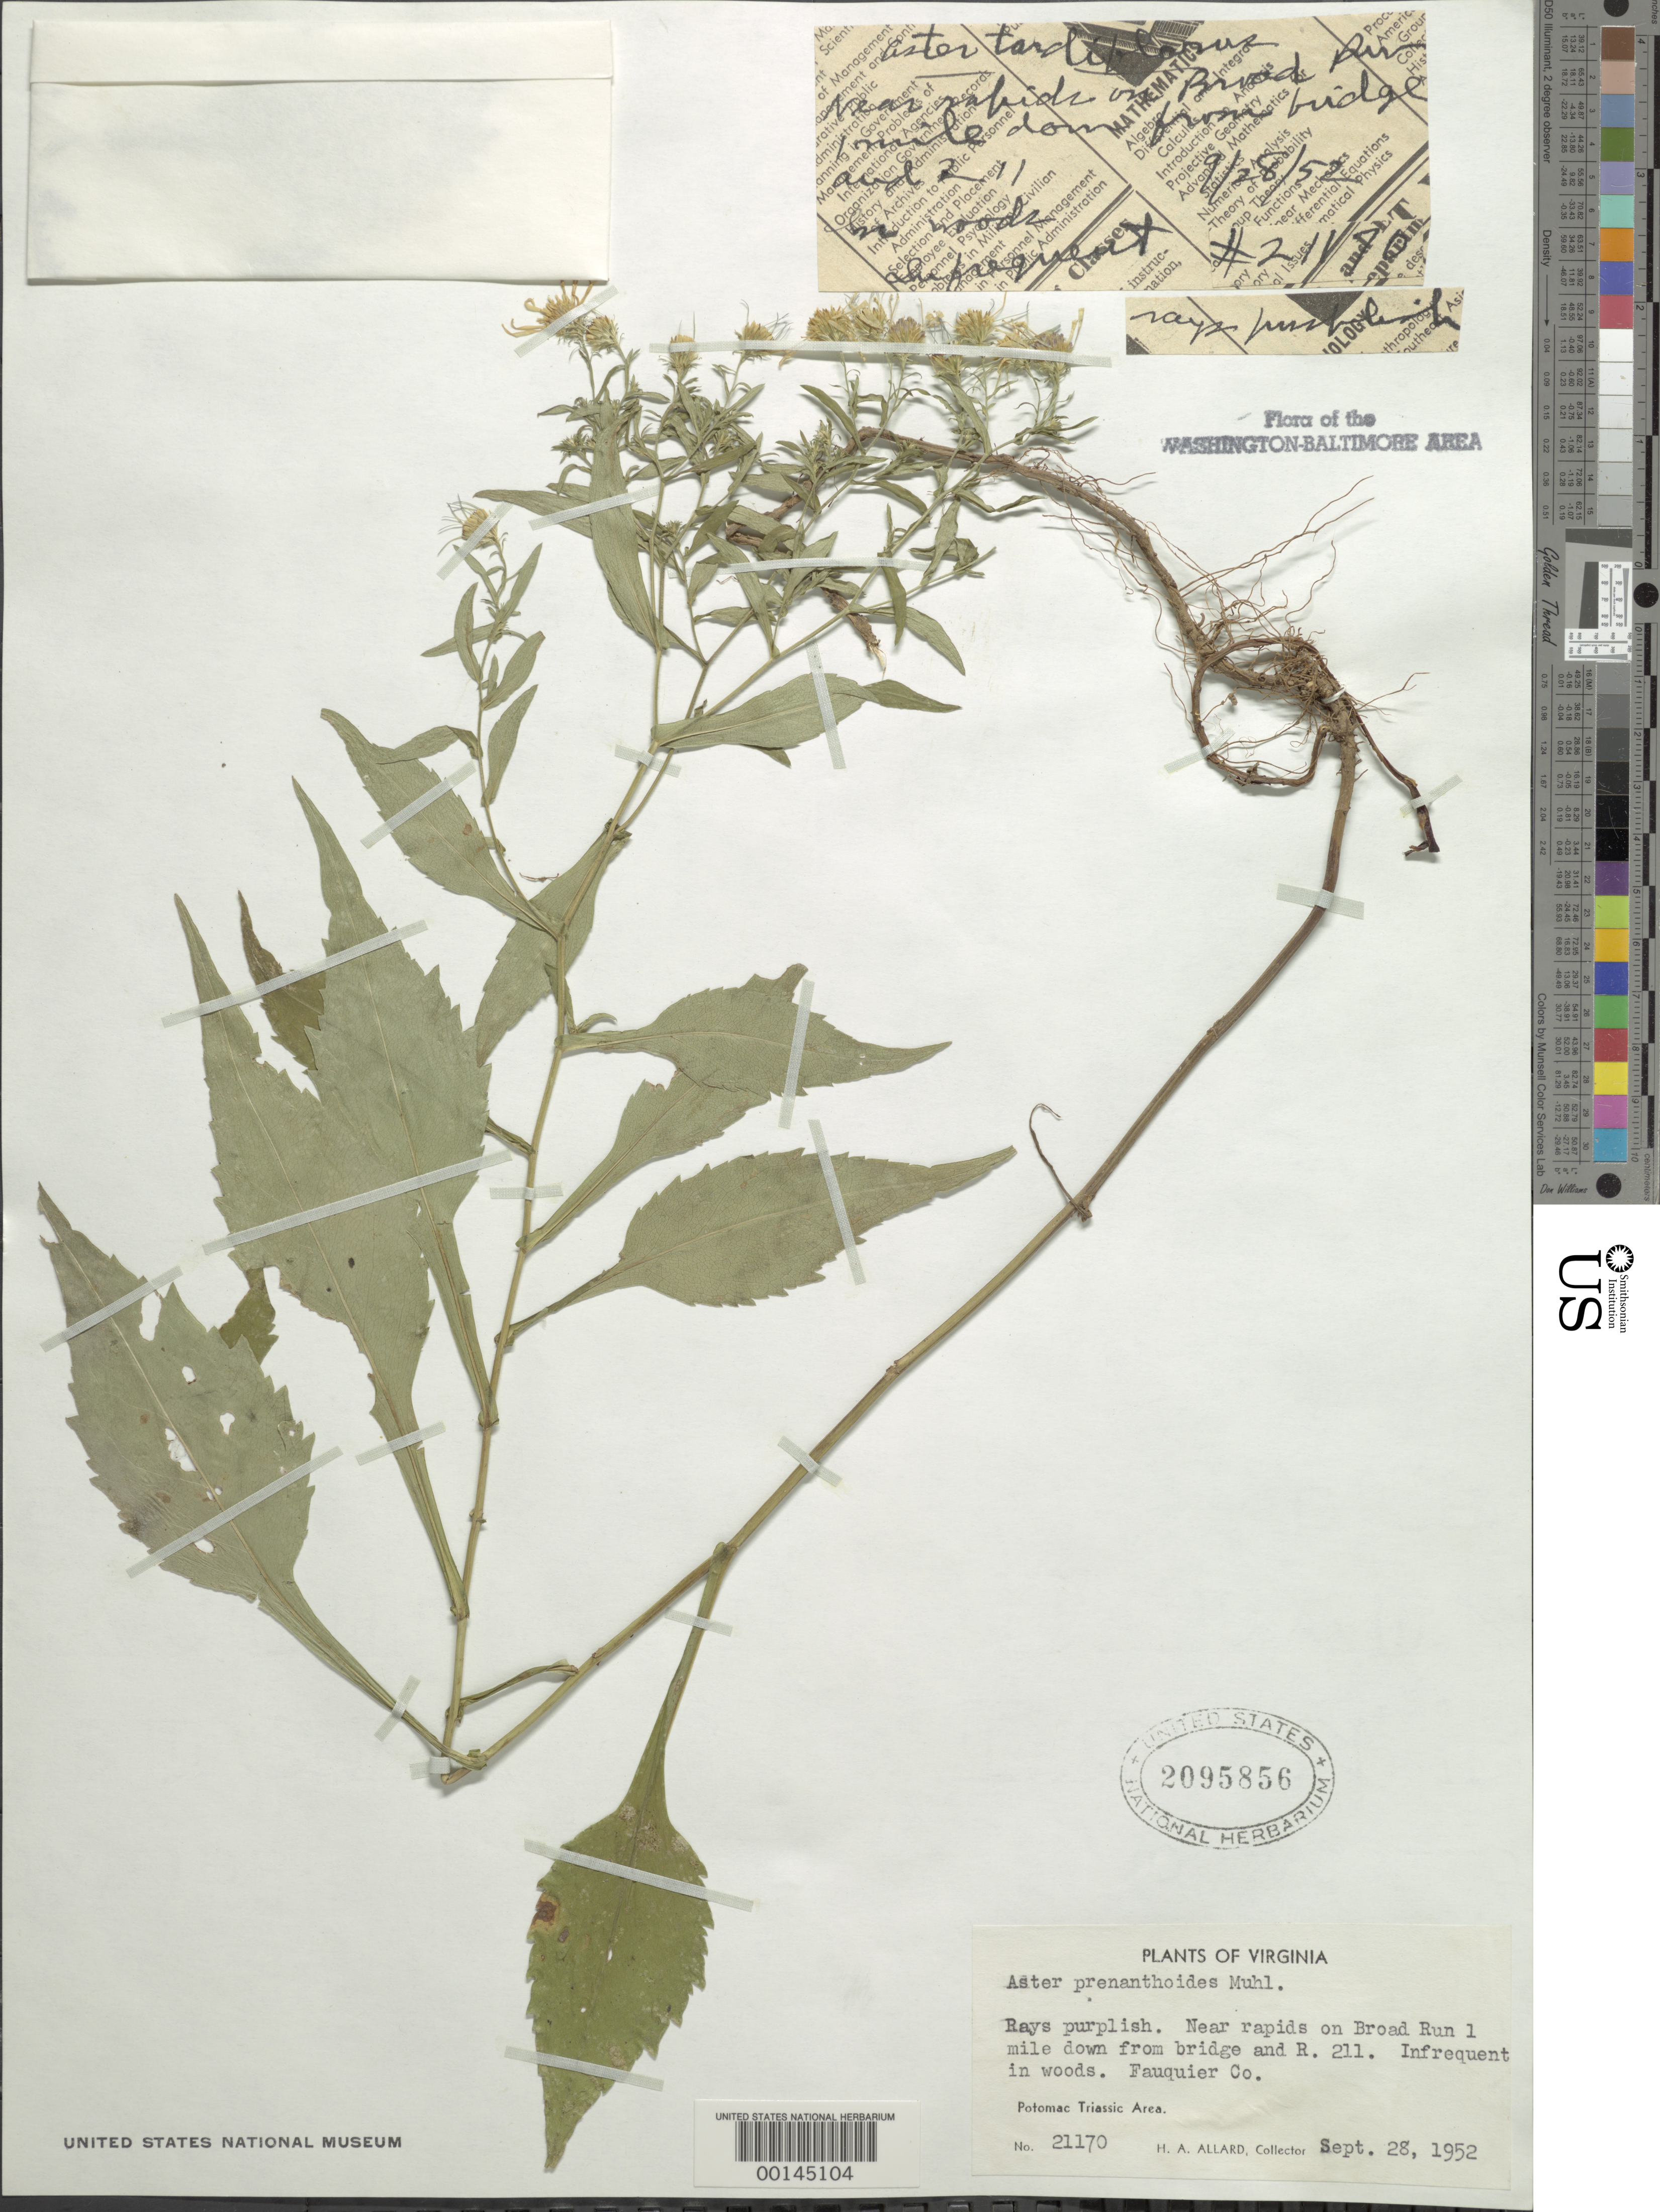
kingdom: Plantae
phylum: Tracheophyta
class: Magnoliopsida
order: Asterales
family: Asteraceae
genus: Symphyotrichum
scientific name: Symphyotrichum prenanthoides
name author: (Muhl. ex Willd.) G.L. Nesom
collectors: H. A. Allard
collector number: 21170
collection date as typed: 28 Sep 1952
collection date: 1952-09-28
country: United States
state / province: Virginia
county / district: Fauquier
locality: Broad Run near Rt. 211 Bridge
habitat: Woods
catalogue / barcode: US 2095856